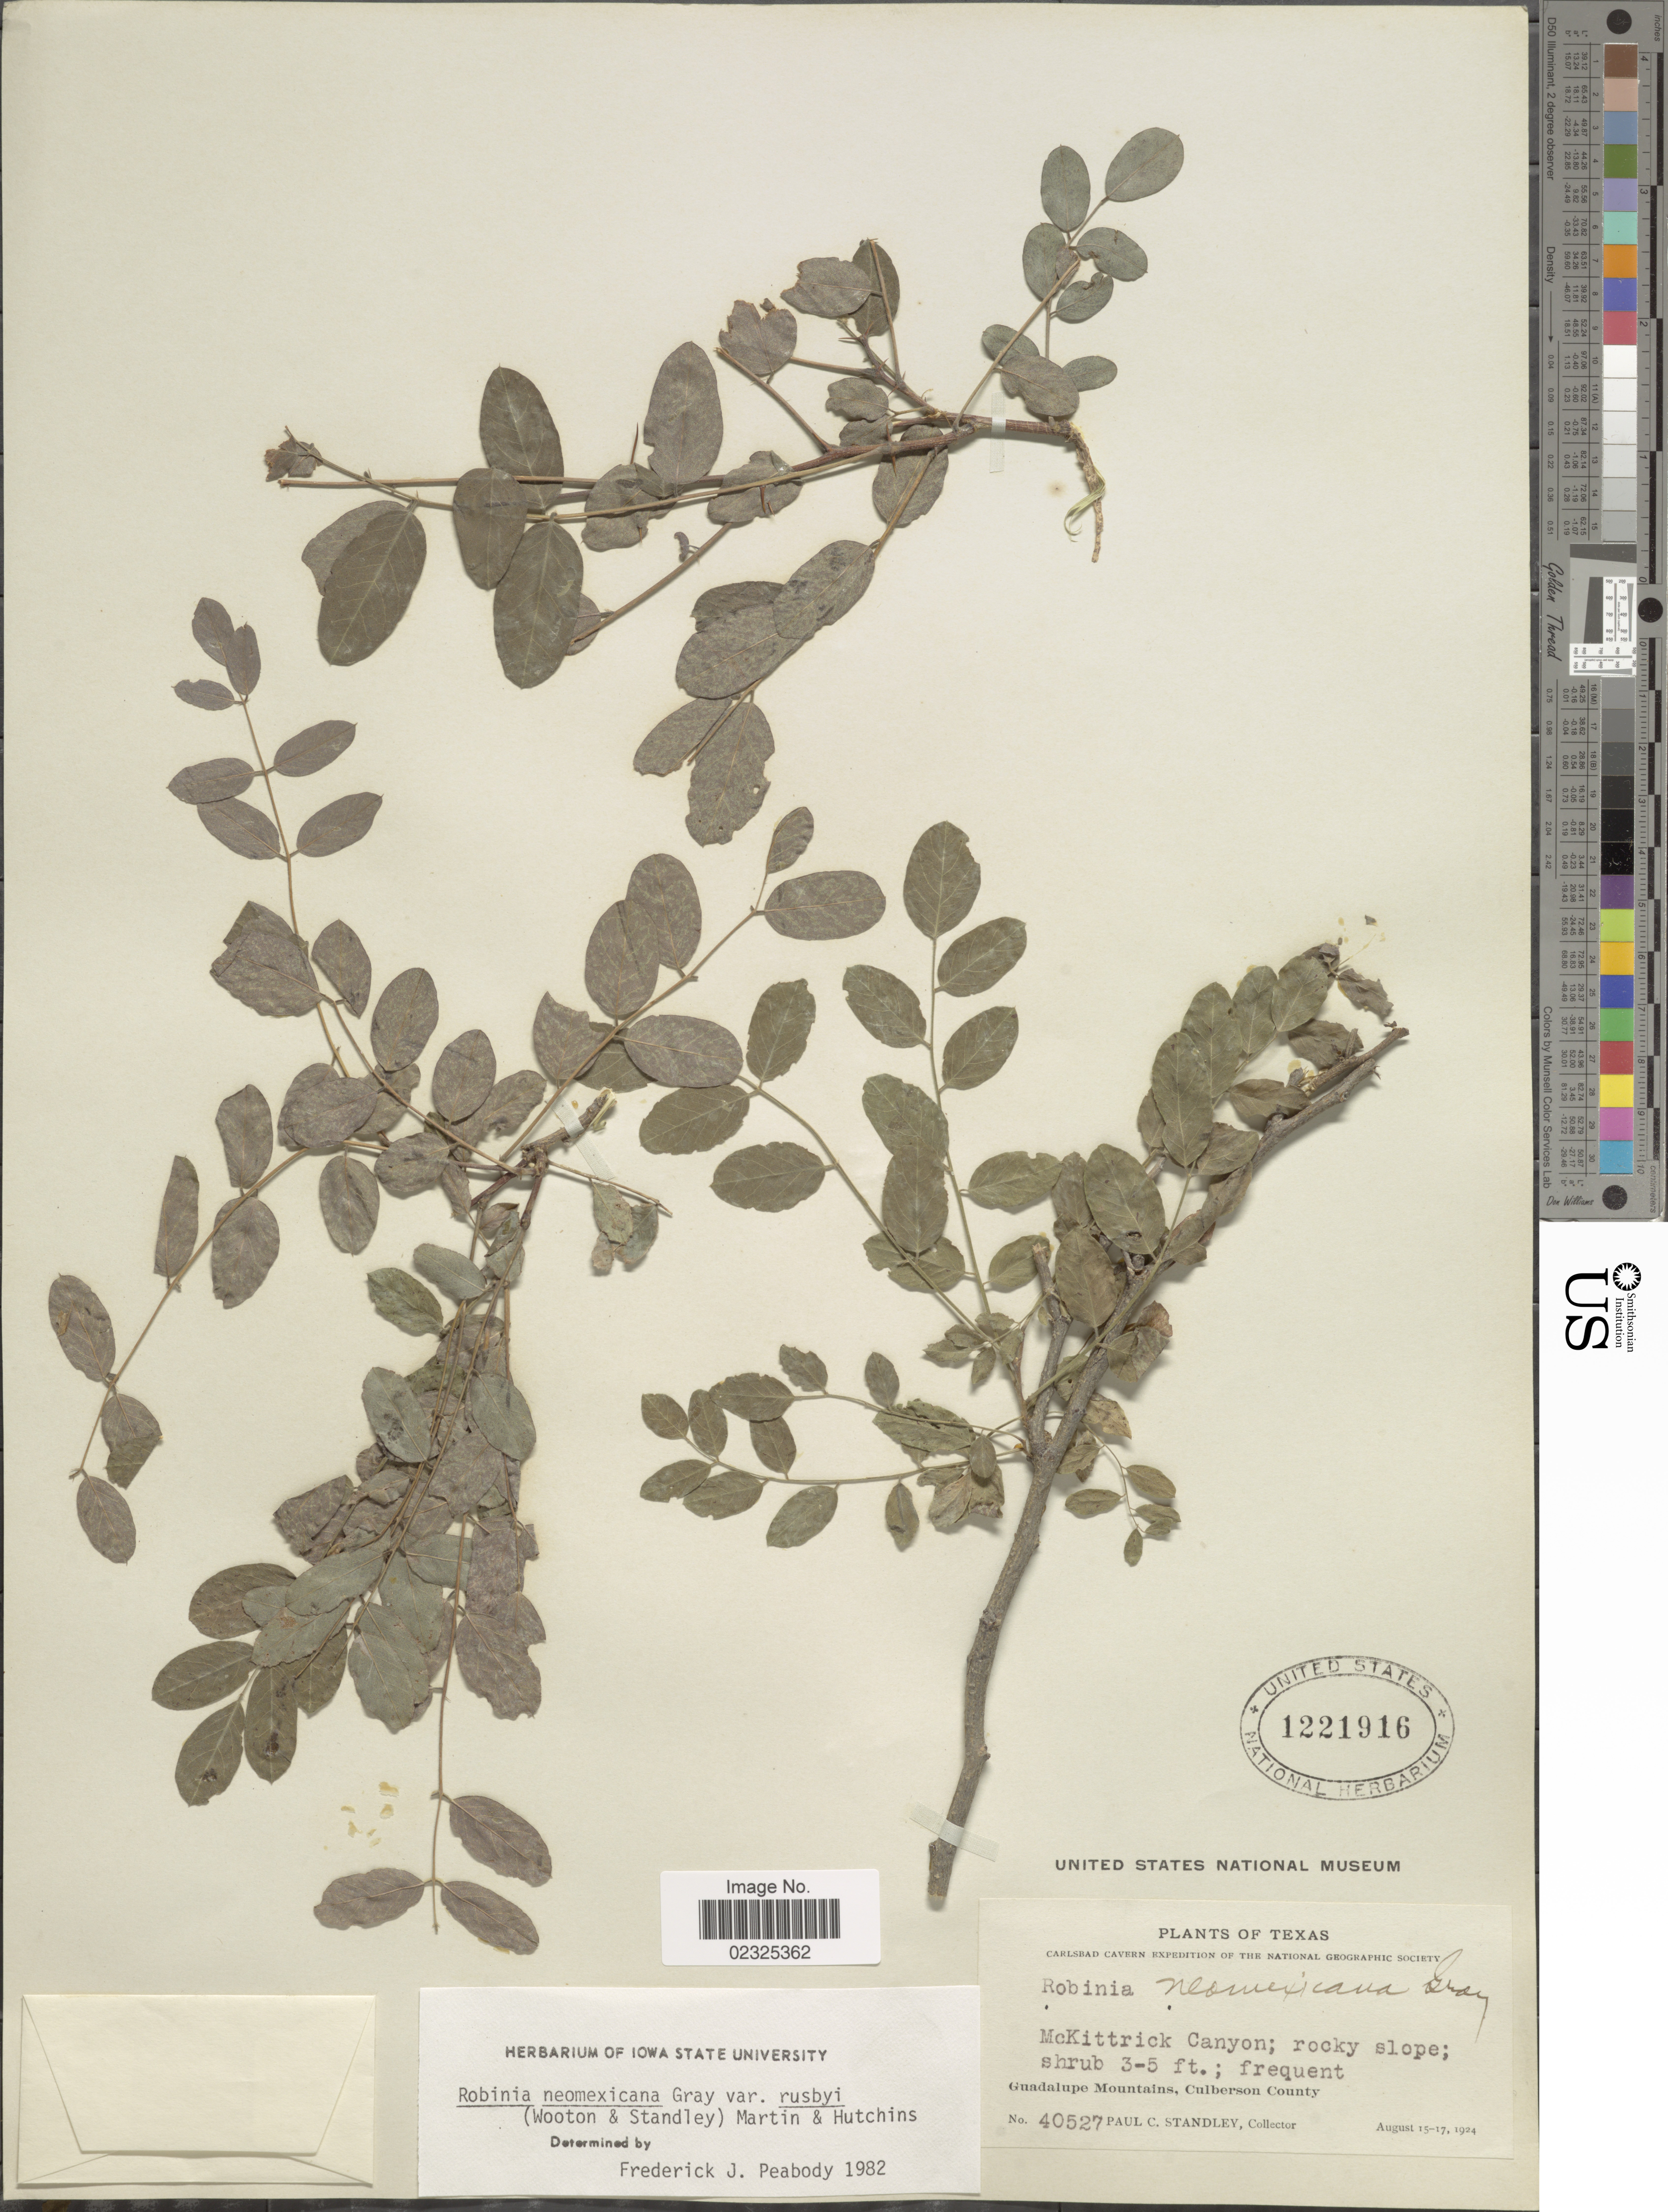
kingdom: Plantae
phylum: Tracheophyta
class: Magnoliopsida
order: Fabales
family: Fabaceae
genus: Robinia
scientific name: Robinia neomexicana var. rusbyi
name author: (Wooton & Standl.) W.C. Martin & C.R. Hutchins ex Peabody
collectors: P. C. Standley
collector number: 40527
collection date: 1924-08-15/1924-08-17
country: United States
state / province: Texas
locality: McKittrick Canyon; rocky slope; Guadalupe Mountains, Culberson County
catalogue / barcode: US 1221916